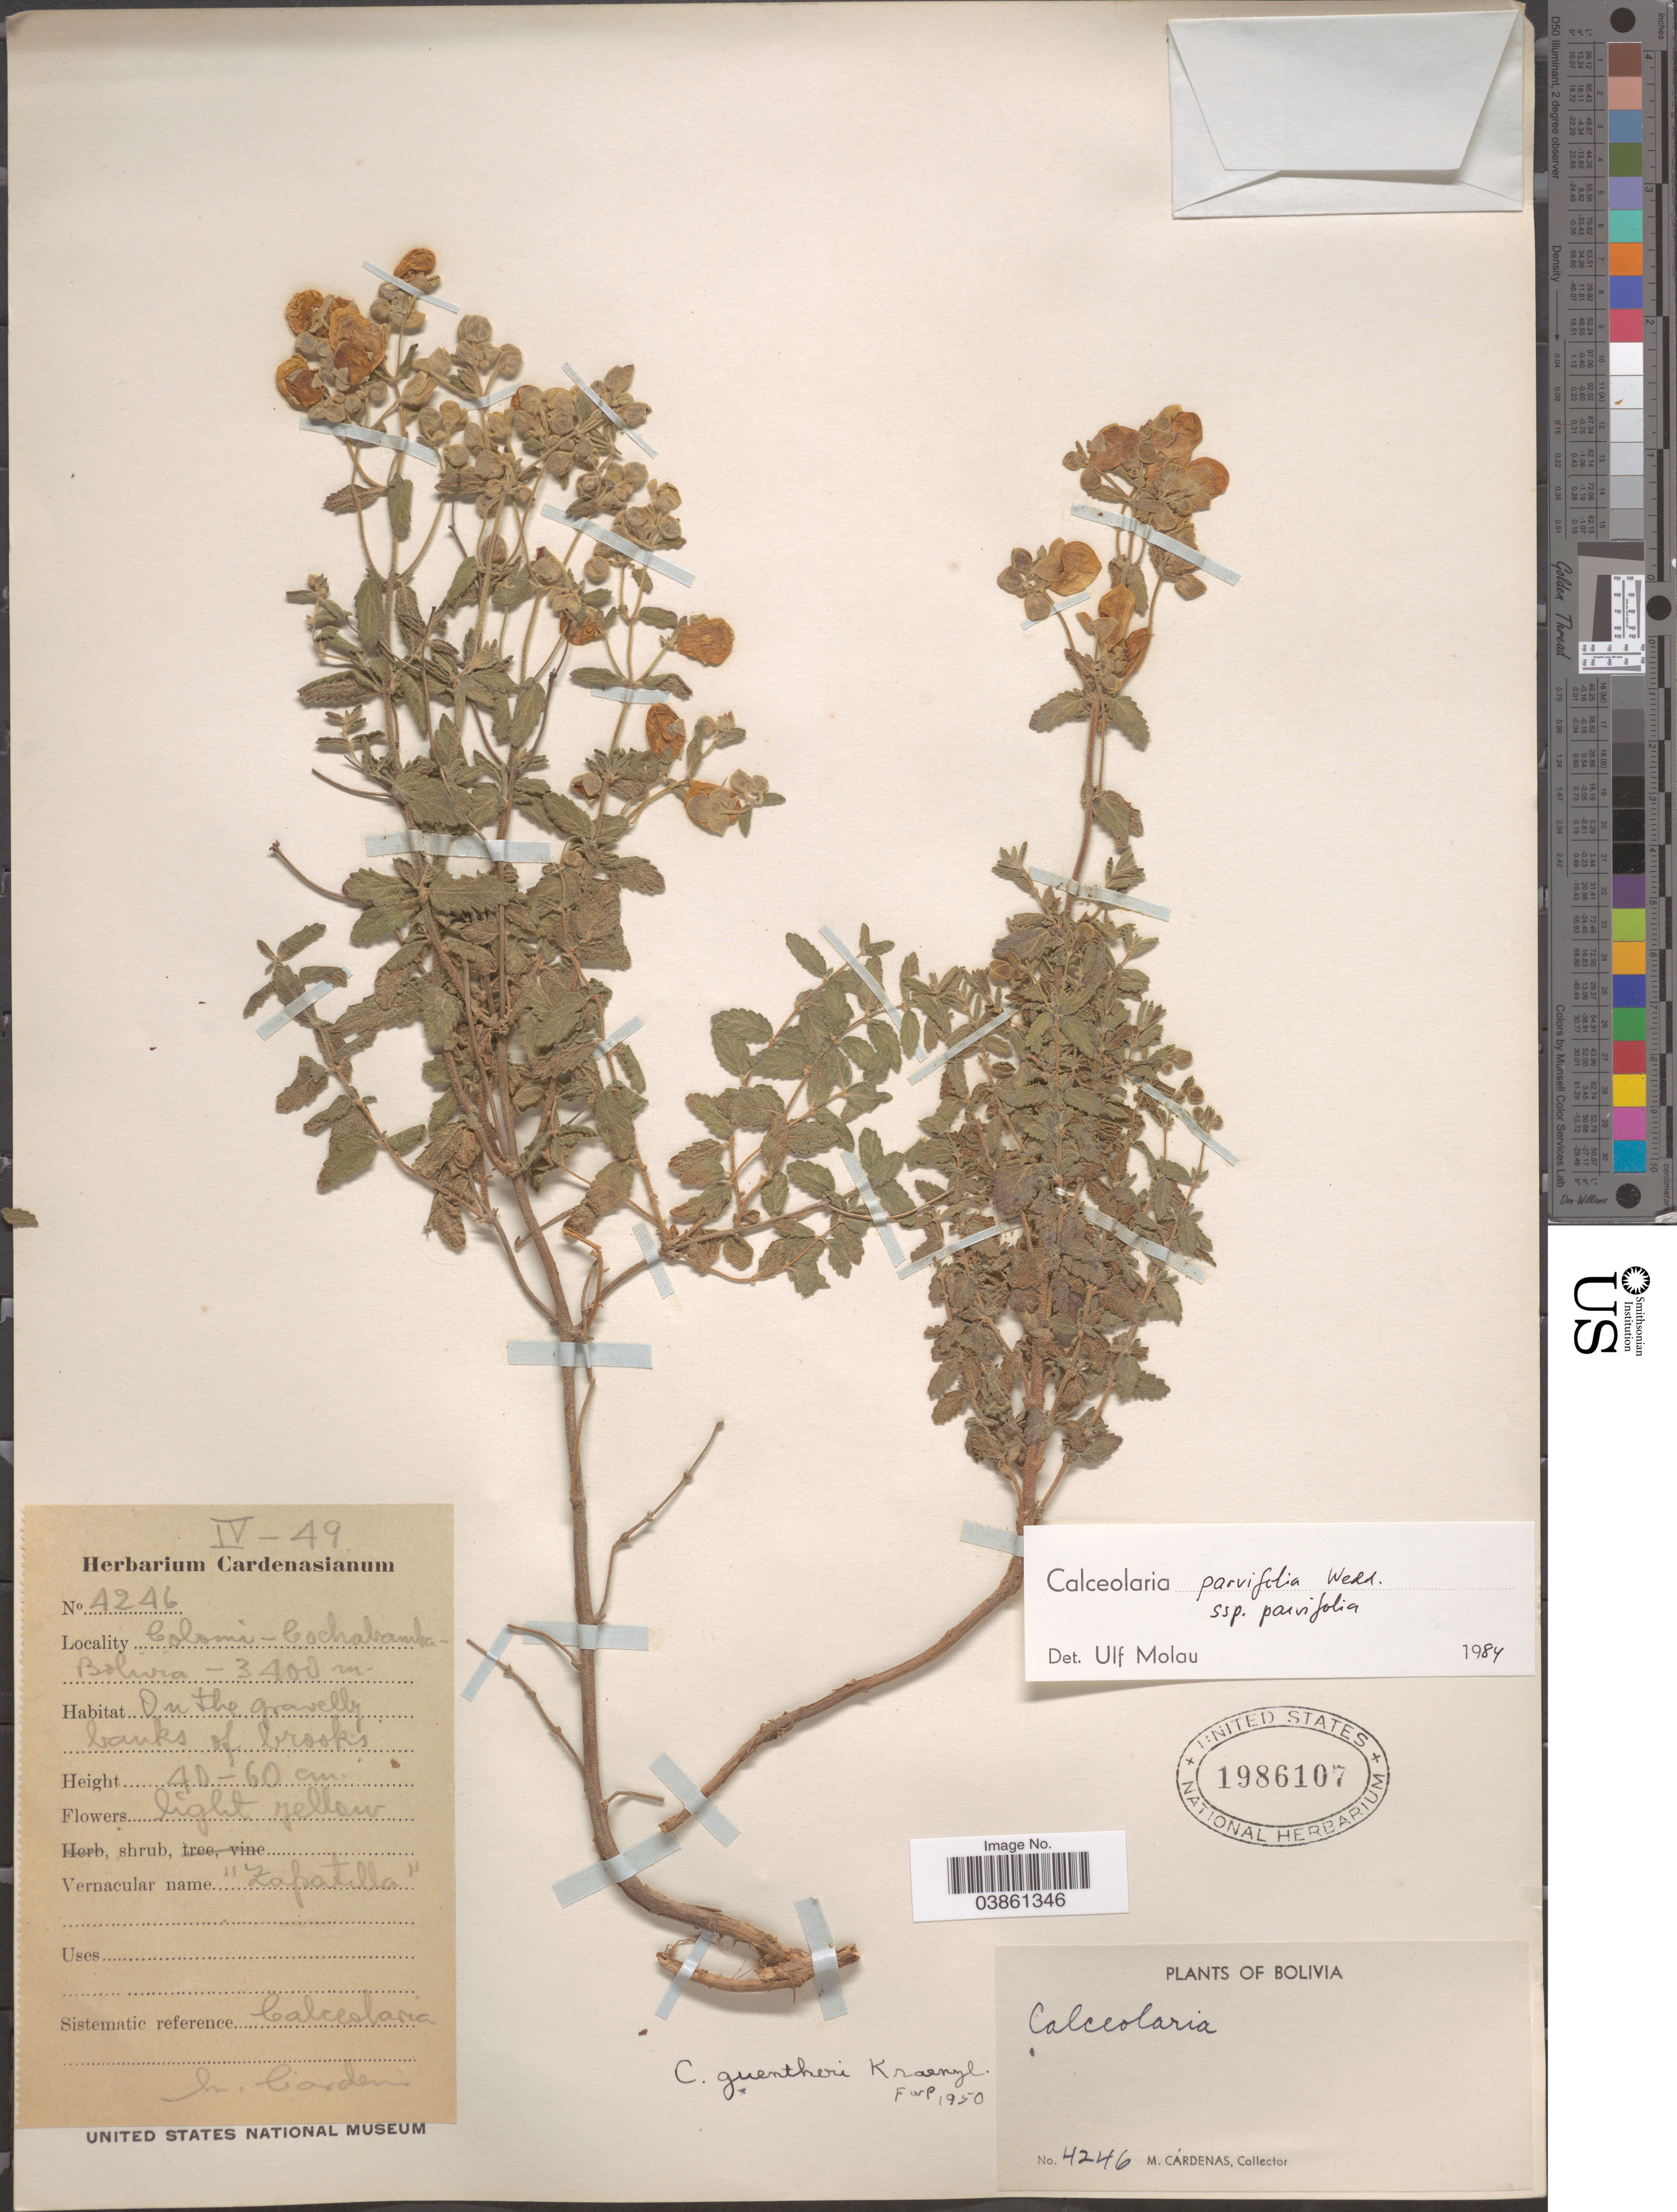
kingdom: Plantae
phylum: Tracheophyta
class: Magnoliopsida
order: Lamiales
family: Calceolariaceae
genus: Calceolaria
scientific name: Calceolaria parvifolia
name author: Wedd.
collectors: M. Cárdenas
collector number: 4246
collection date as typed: Transcribed d/m/y: /4/49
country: Bolivia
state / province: Cochabamba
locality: Colomi. On the gravelly banks of brooks.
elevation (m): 3400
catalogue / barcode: US 1986107